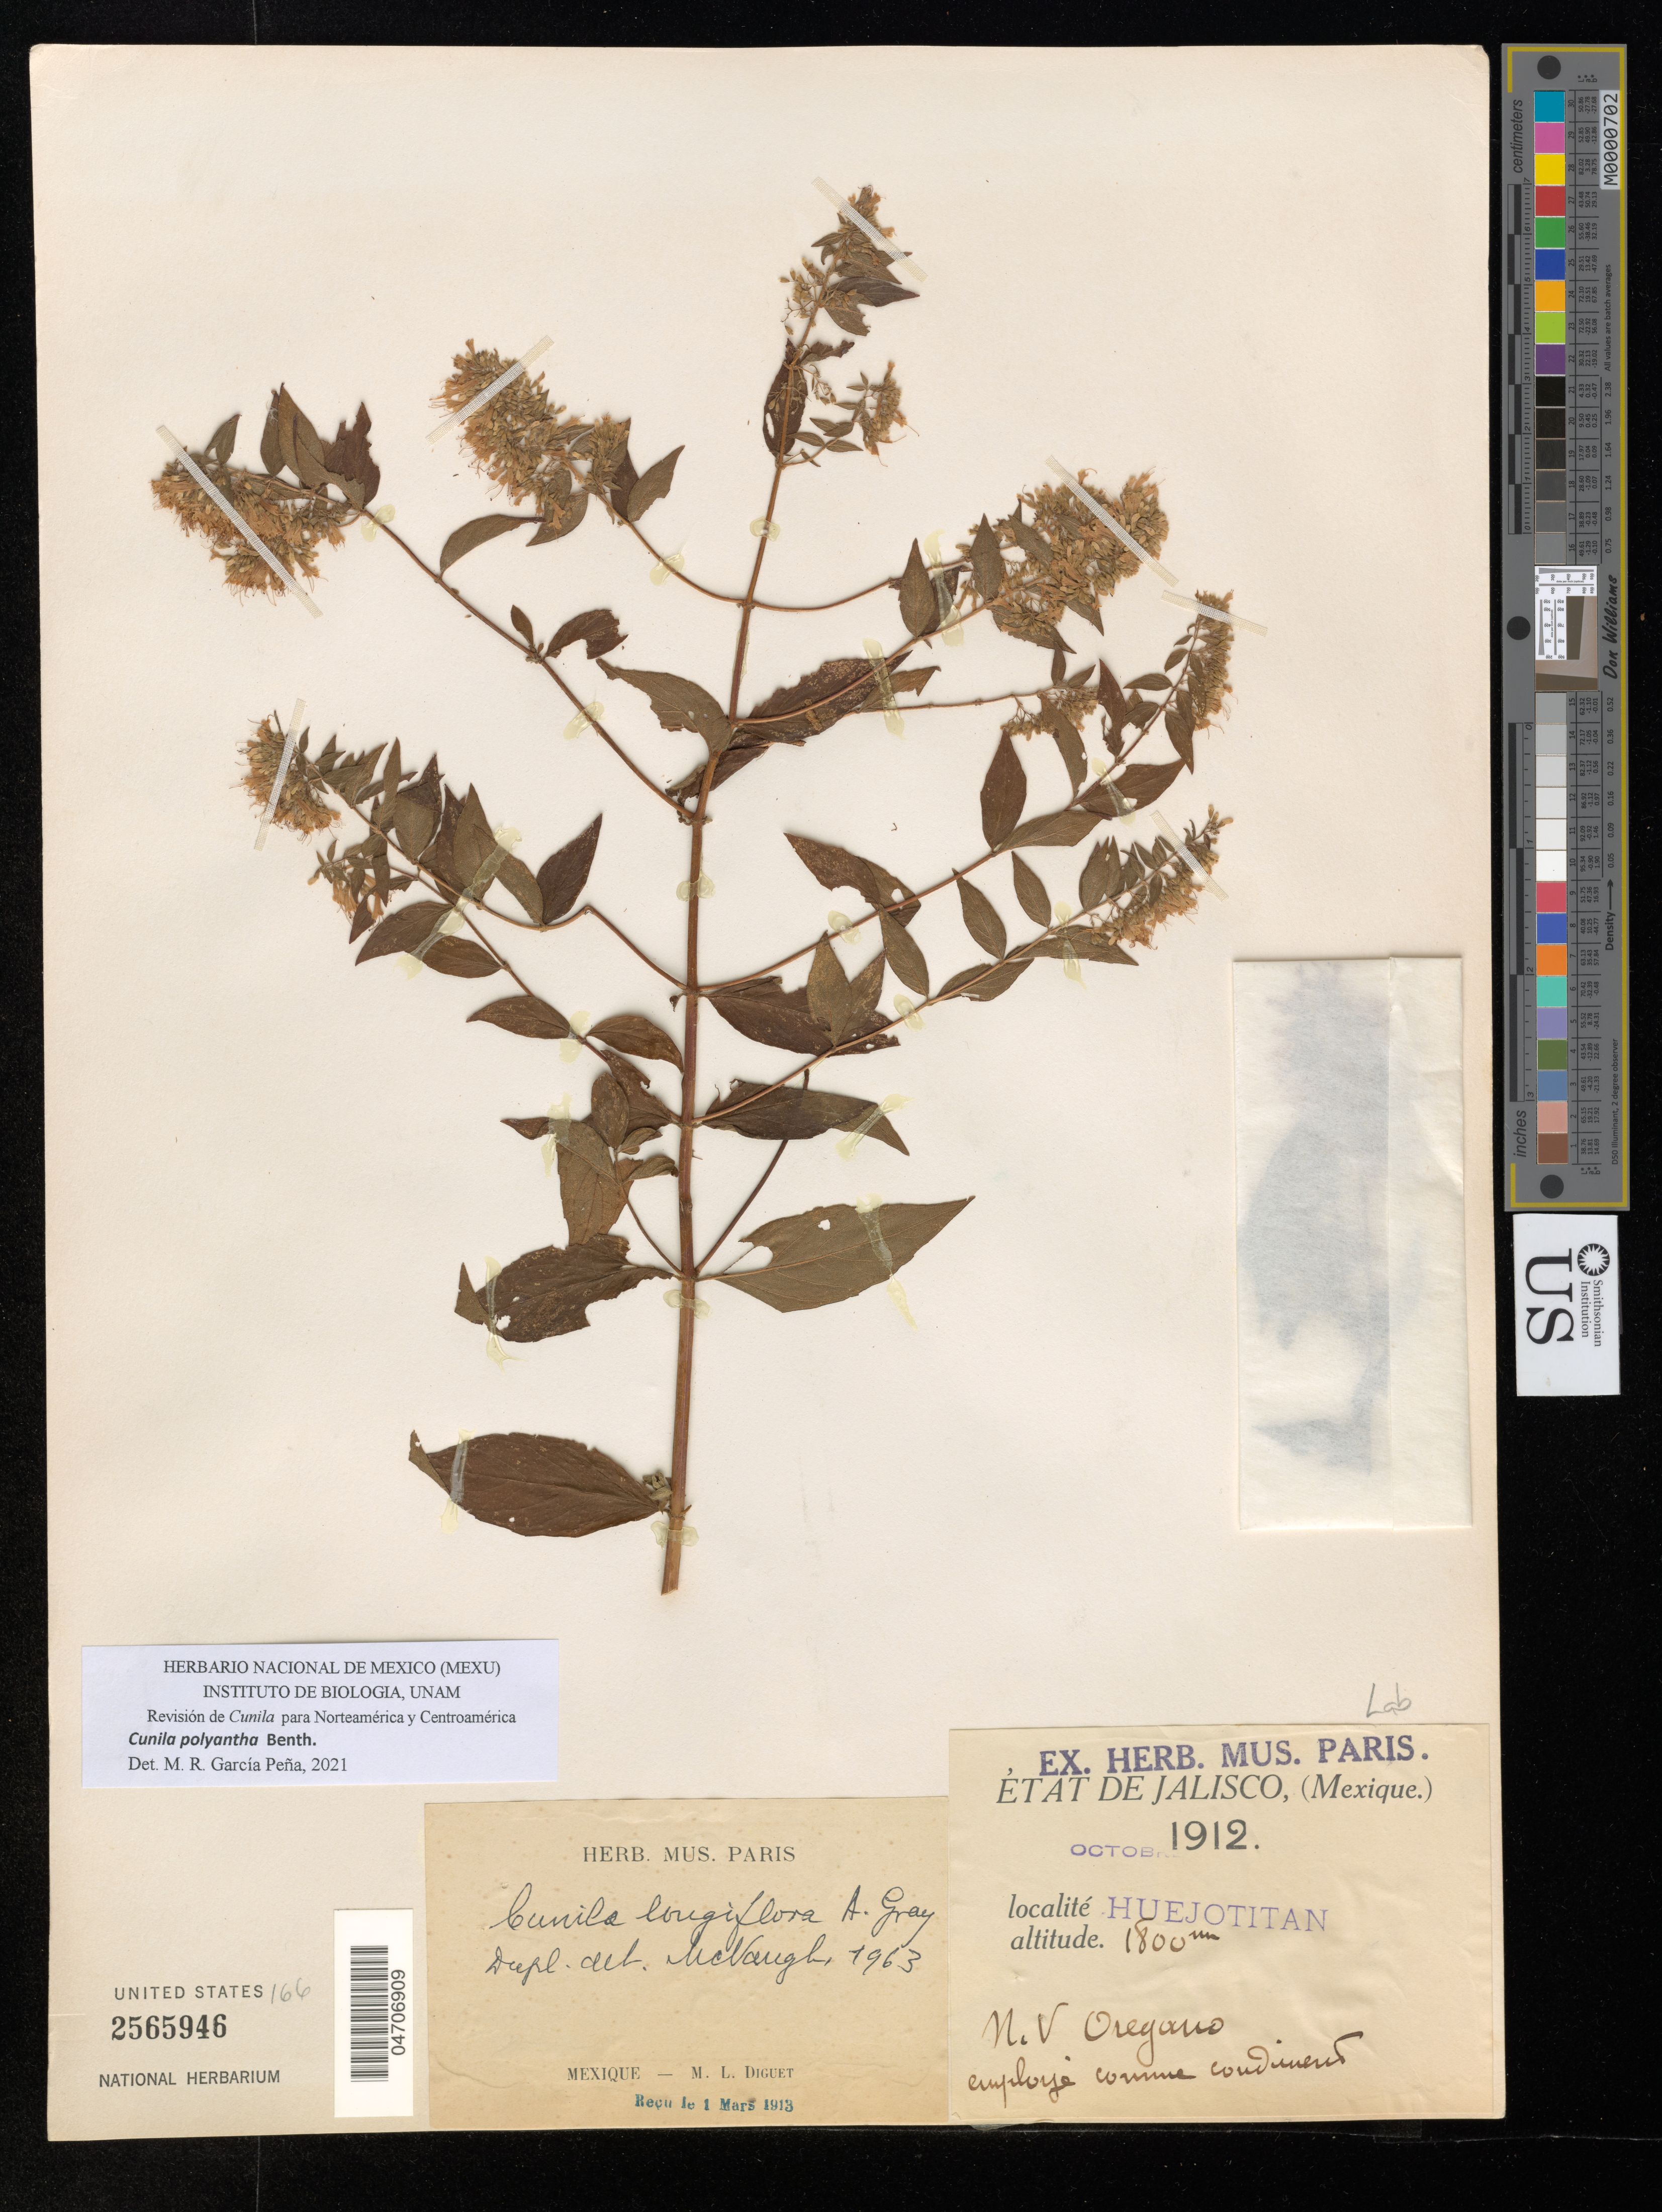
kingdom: Plantae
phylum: Tracheophyta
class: Magnoliopsida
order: Lamiales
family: Lamiaceae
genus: Cunila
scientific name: Cunila polyantha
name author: Benth.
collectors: M. L. Diguet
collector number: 166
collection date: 1912-10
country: Mexico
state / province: Jalisco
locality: Huejotitan.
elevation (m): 1800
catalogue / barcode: US 2565946